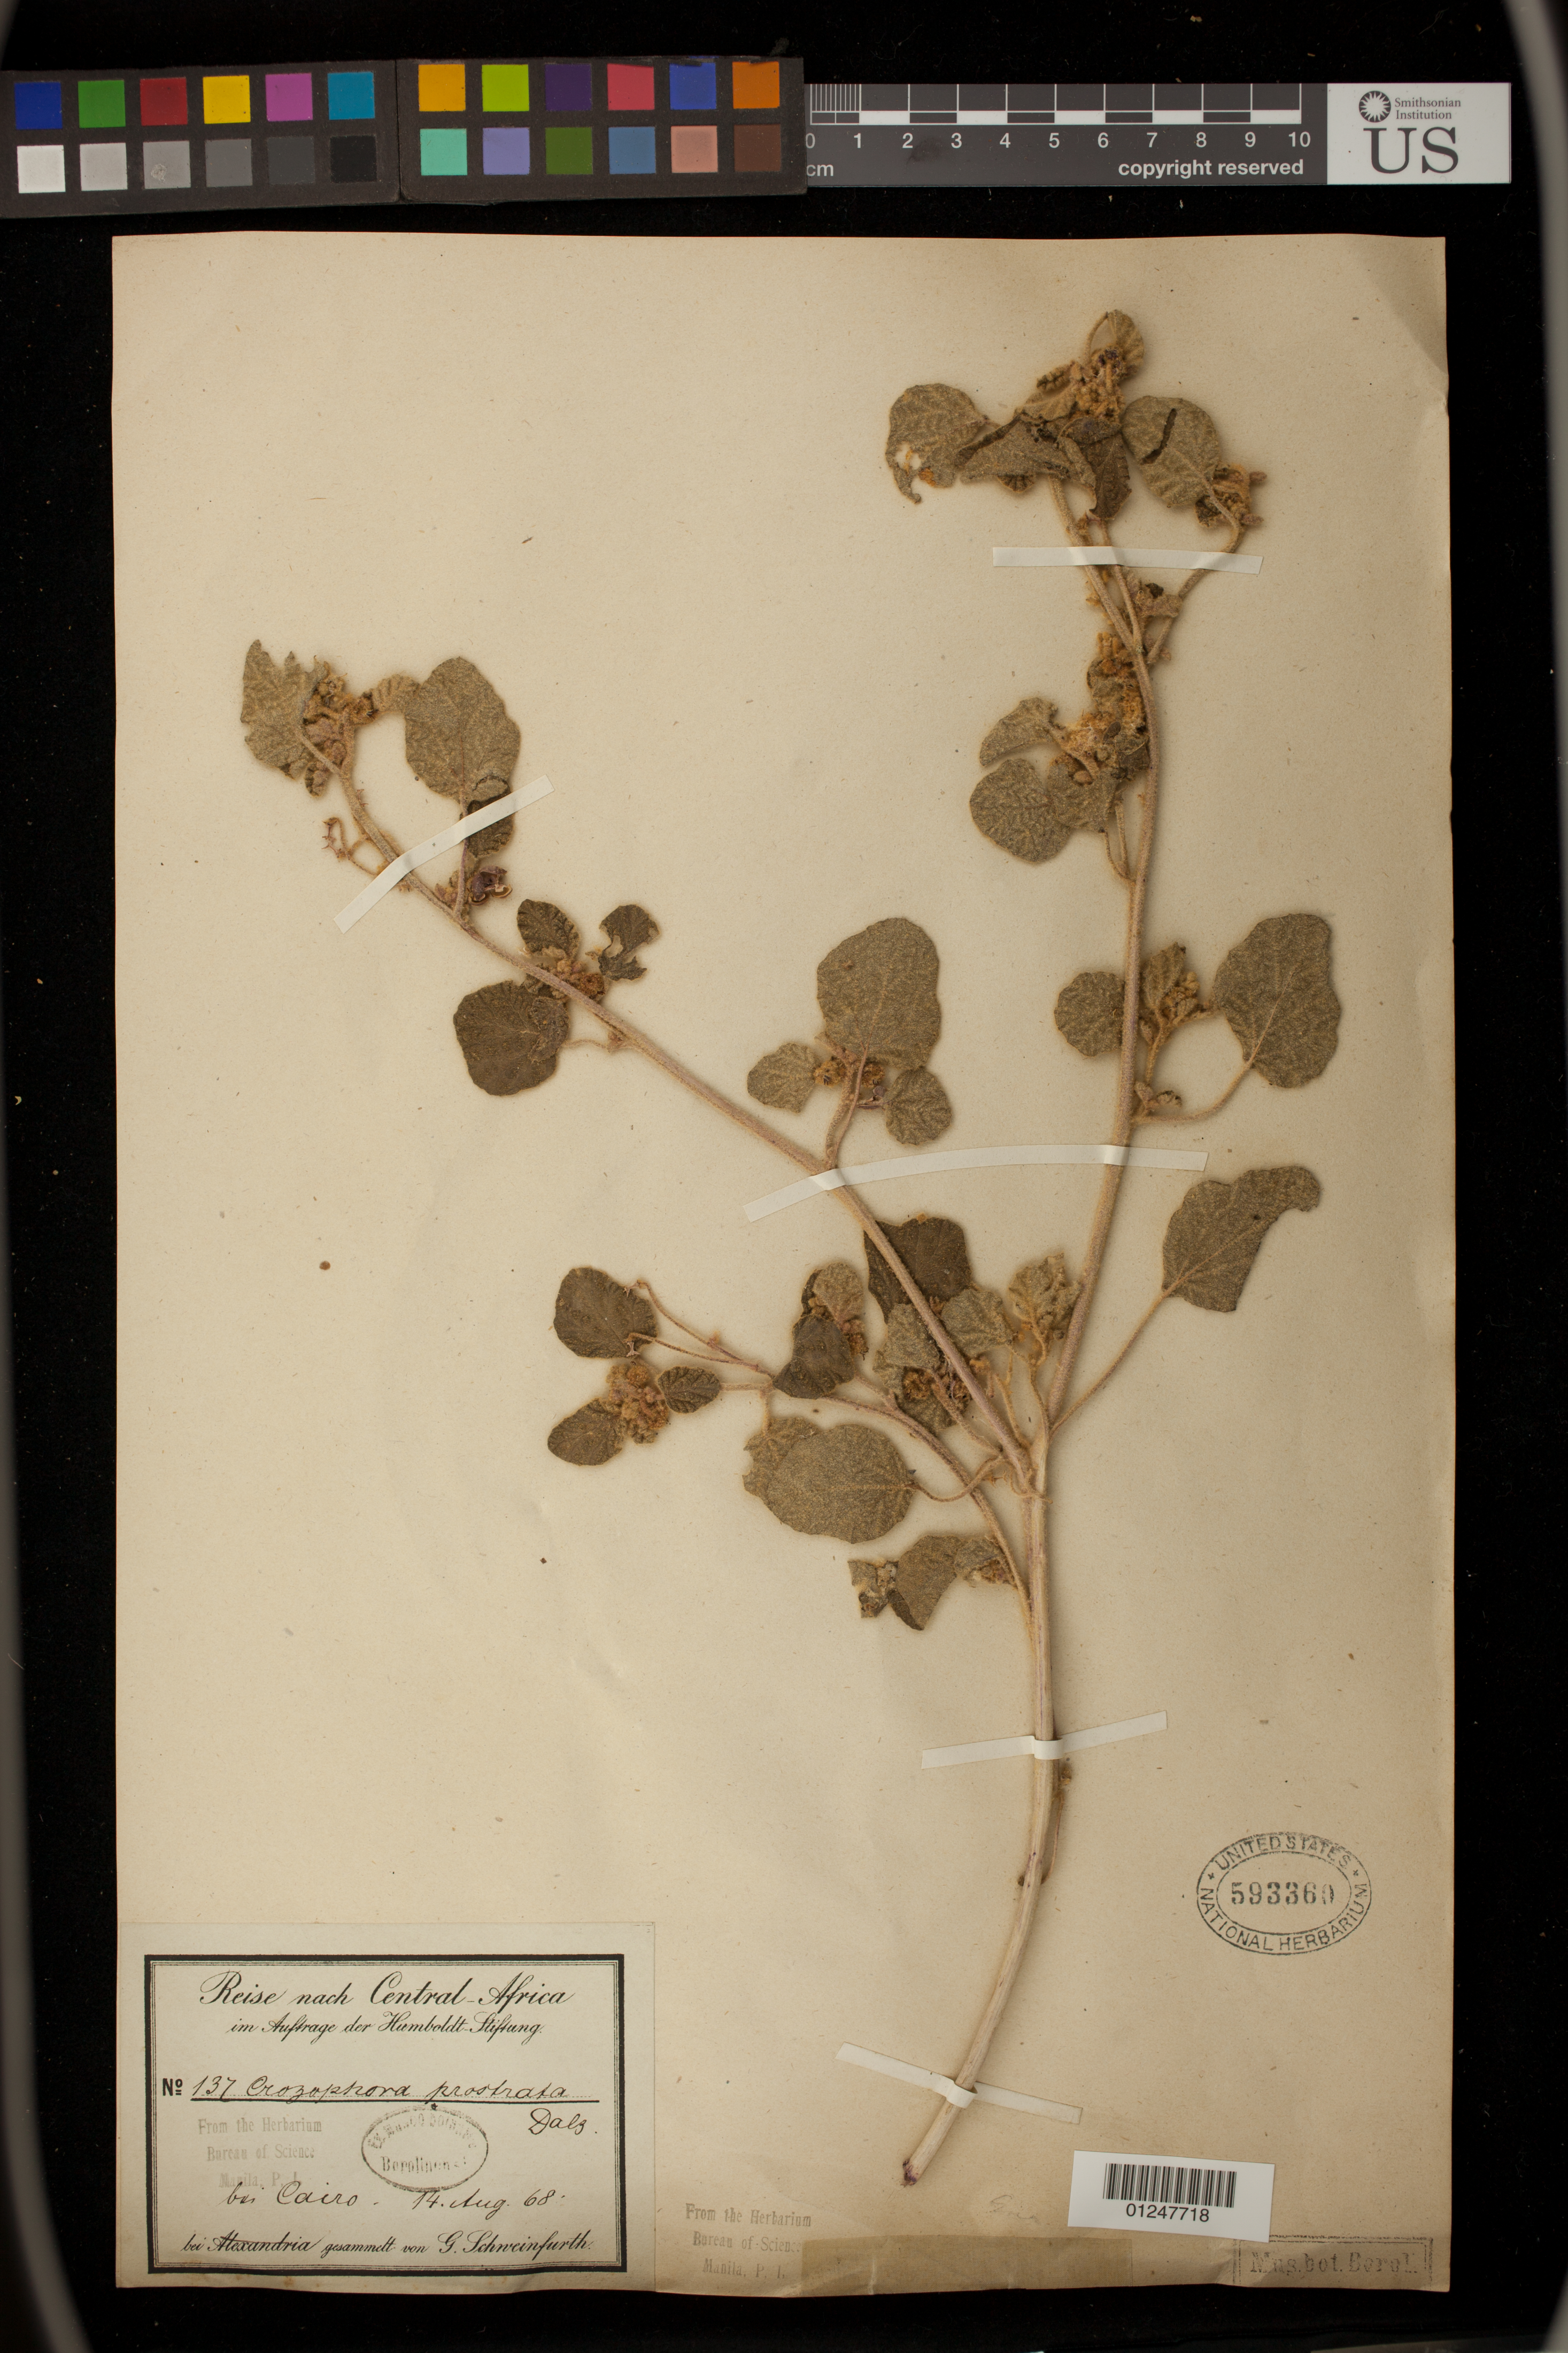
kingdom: Plantae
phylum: Tracheophyta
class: Magnoliopsida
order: Malpighiales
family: Euphorbiaceae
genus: Chrozophora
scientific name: Chrozophora prostrata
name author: Dalzell & Gibson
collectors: G. A. Schweinfurth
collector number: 137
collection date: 1868-08-14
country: Egypt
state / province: Al Qahirah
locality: bei Cairo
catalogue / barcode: US 593360